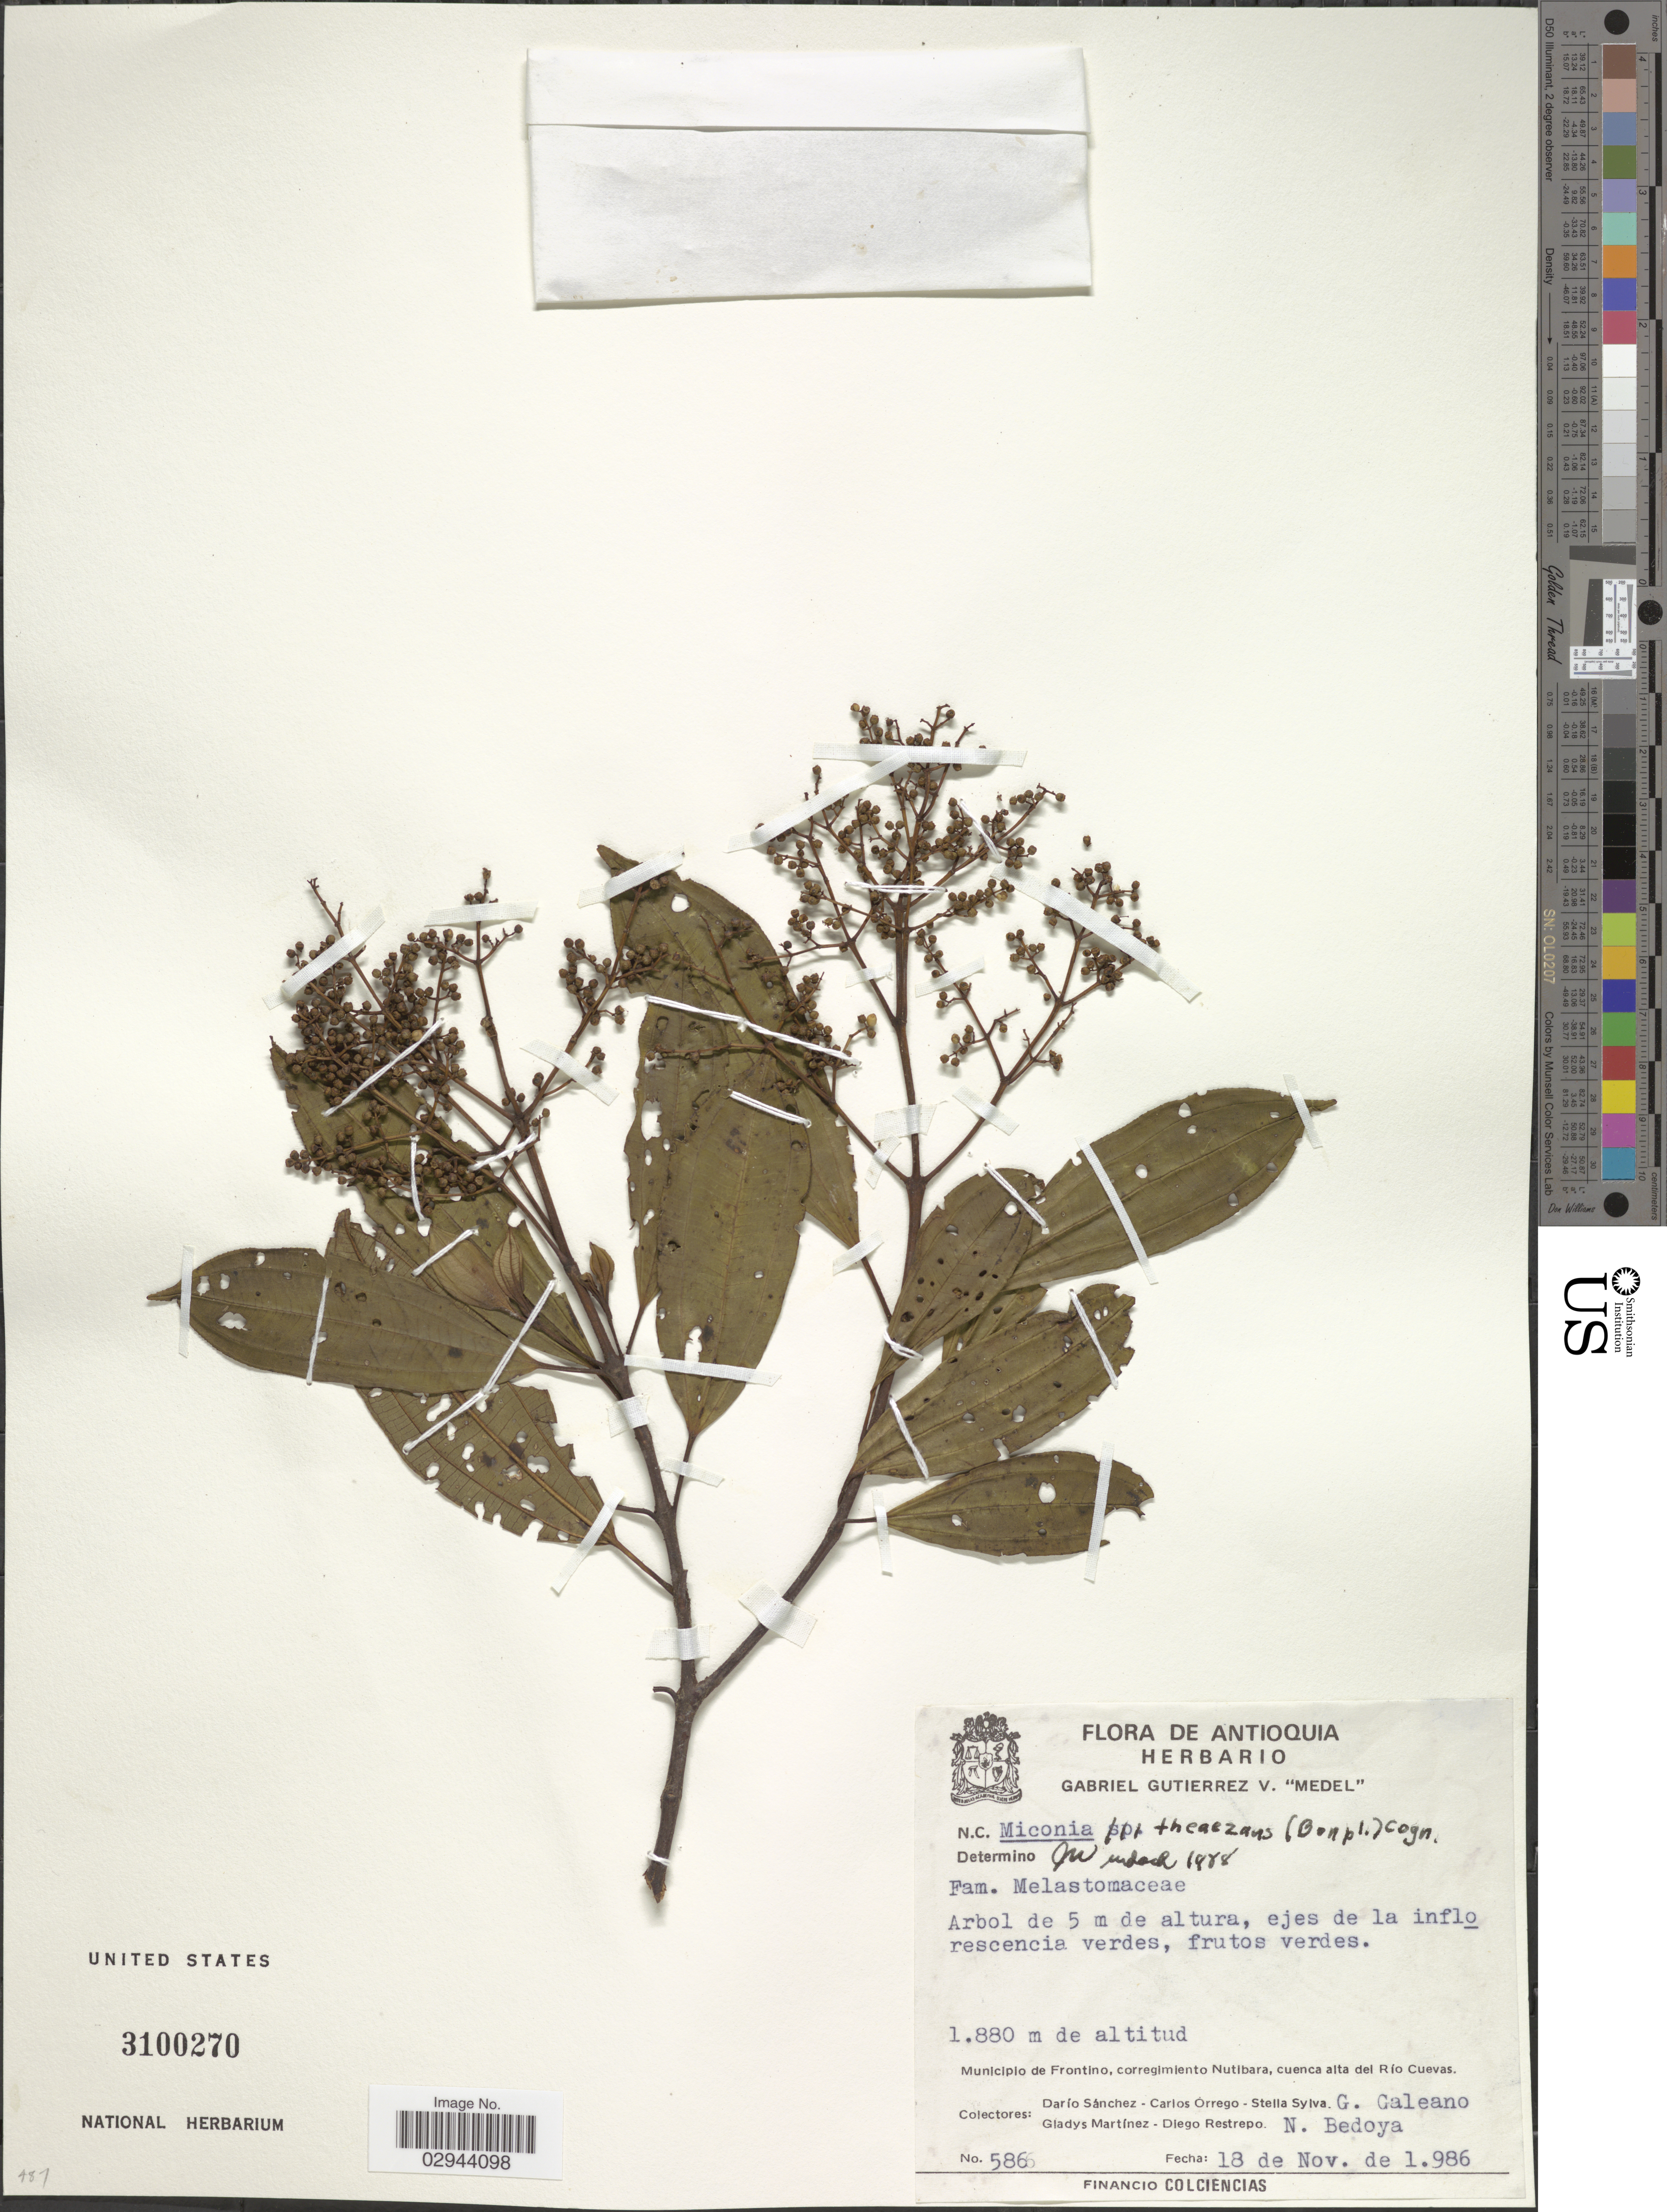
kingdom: Plantae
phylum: Tracheophyta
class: Magnoliopsida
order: Myrtales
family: Melastomataceae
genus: Miconia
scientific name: Miconia theizans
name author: (Bonpl.) Cogn.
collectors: D. Sánchez, C. Orrego, S. Sylva, G. Martínez & et al.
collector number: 586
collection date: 1986-11-18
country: Colombia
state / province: Antioquia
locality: Municipio de Frontino, corregimiento Nutibara, cuenca alta del Río Cuevas.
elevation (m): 1880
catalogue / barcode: US 3100270